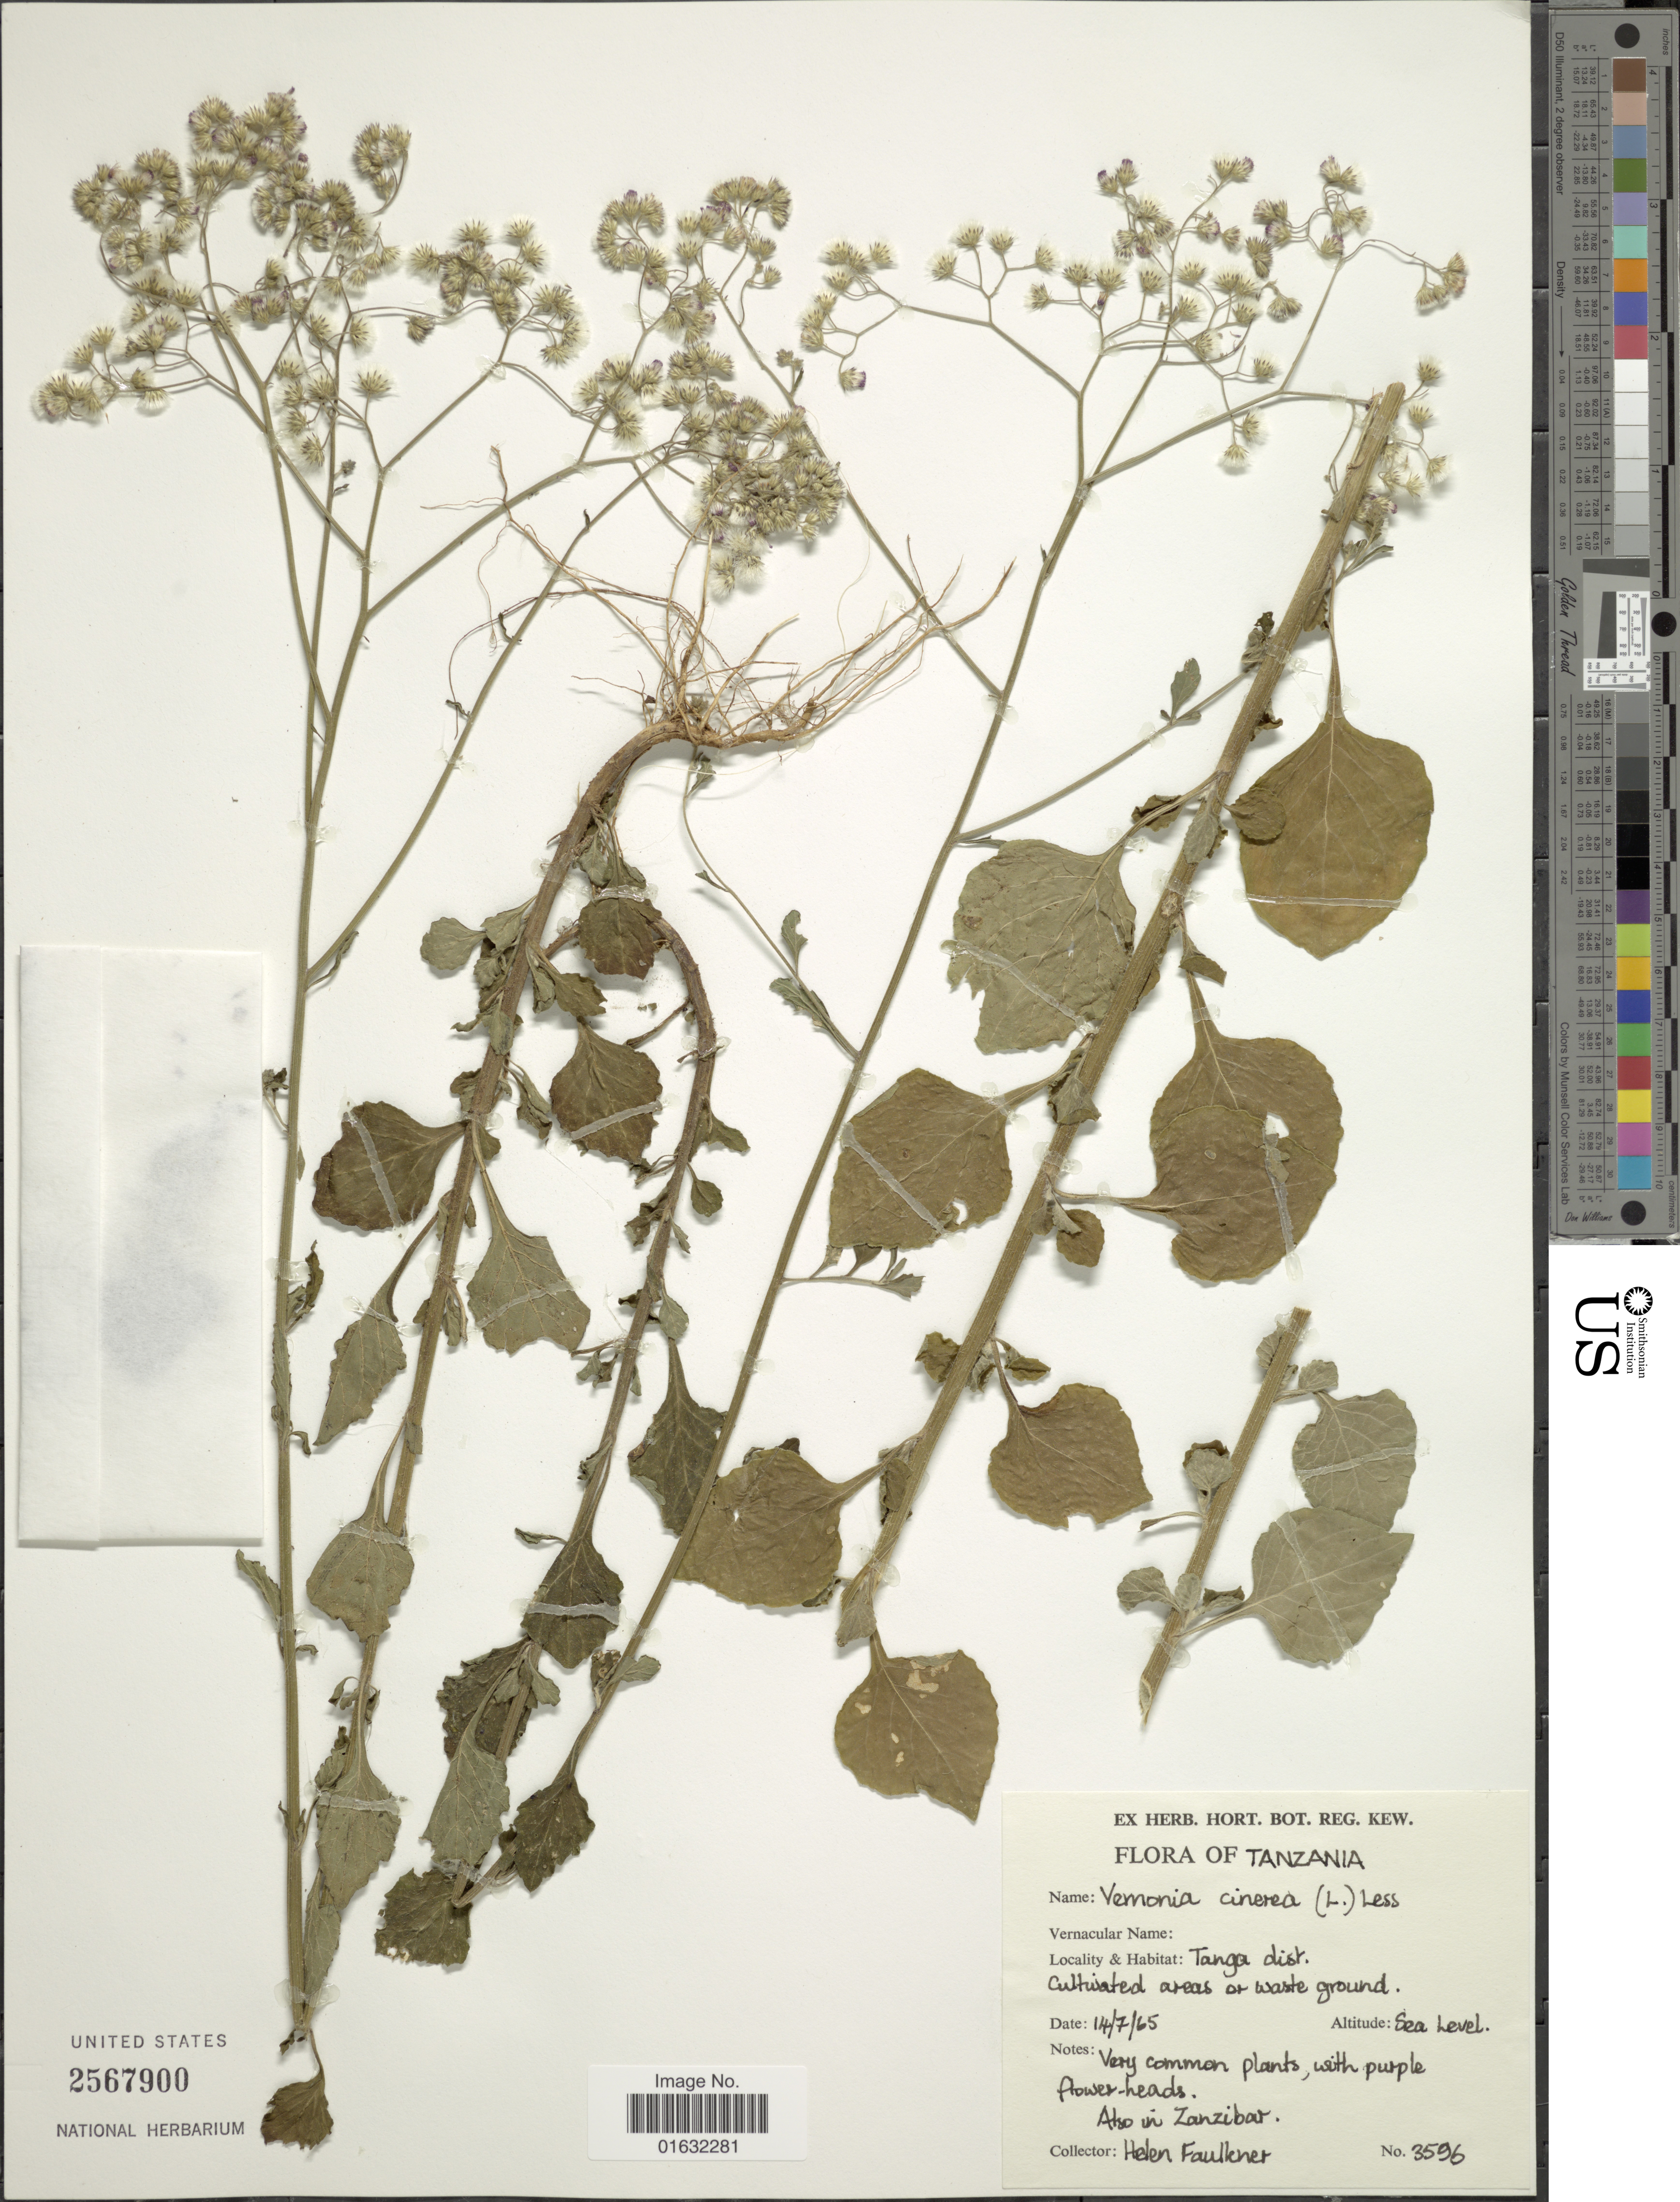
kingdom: Plantae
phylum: Tracheophyta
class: Magnoliopsida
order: Asterales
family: Asteraceae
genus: Cyanthillium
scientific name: Cyanthillium cinereum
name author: (L.) H. Rob.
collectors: H. Faulkner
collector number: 3596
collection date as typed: Transcribed d/m/y: 14/7/65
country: Tanzania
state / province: Tanga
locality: Tanga Dist., Cultivated area at waste ground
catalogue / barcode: US 2567900